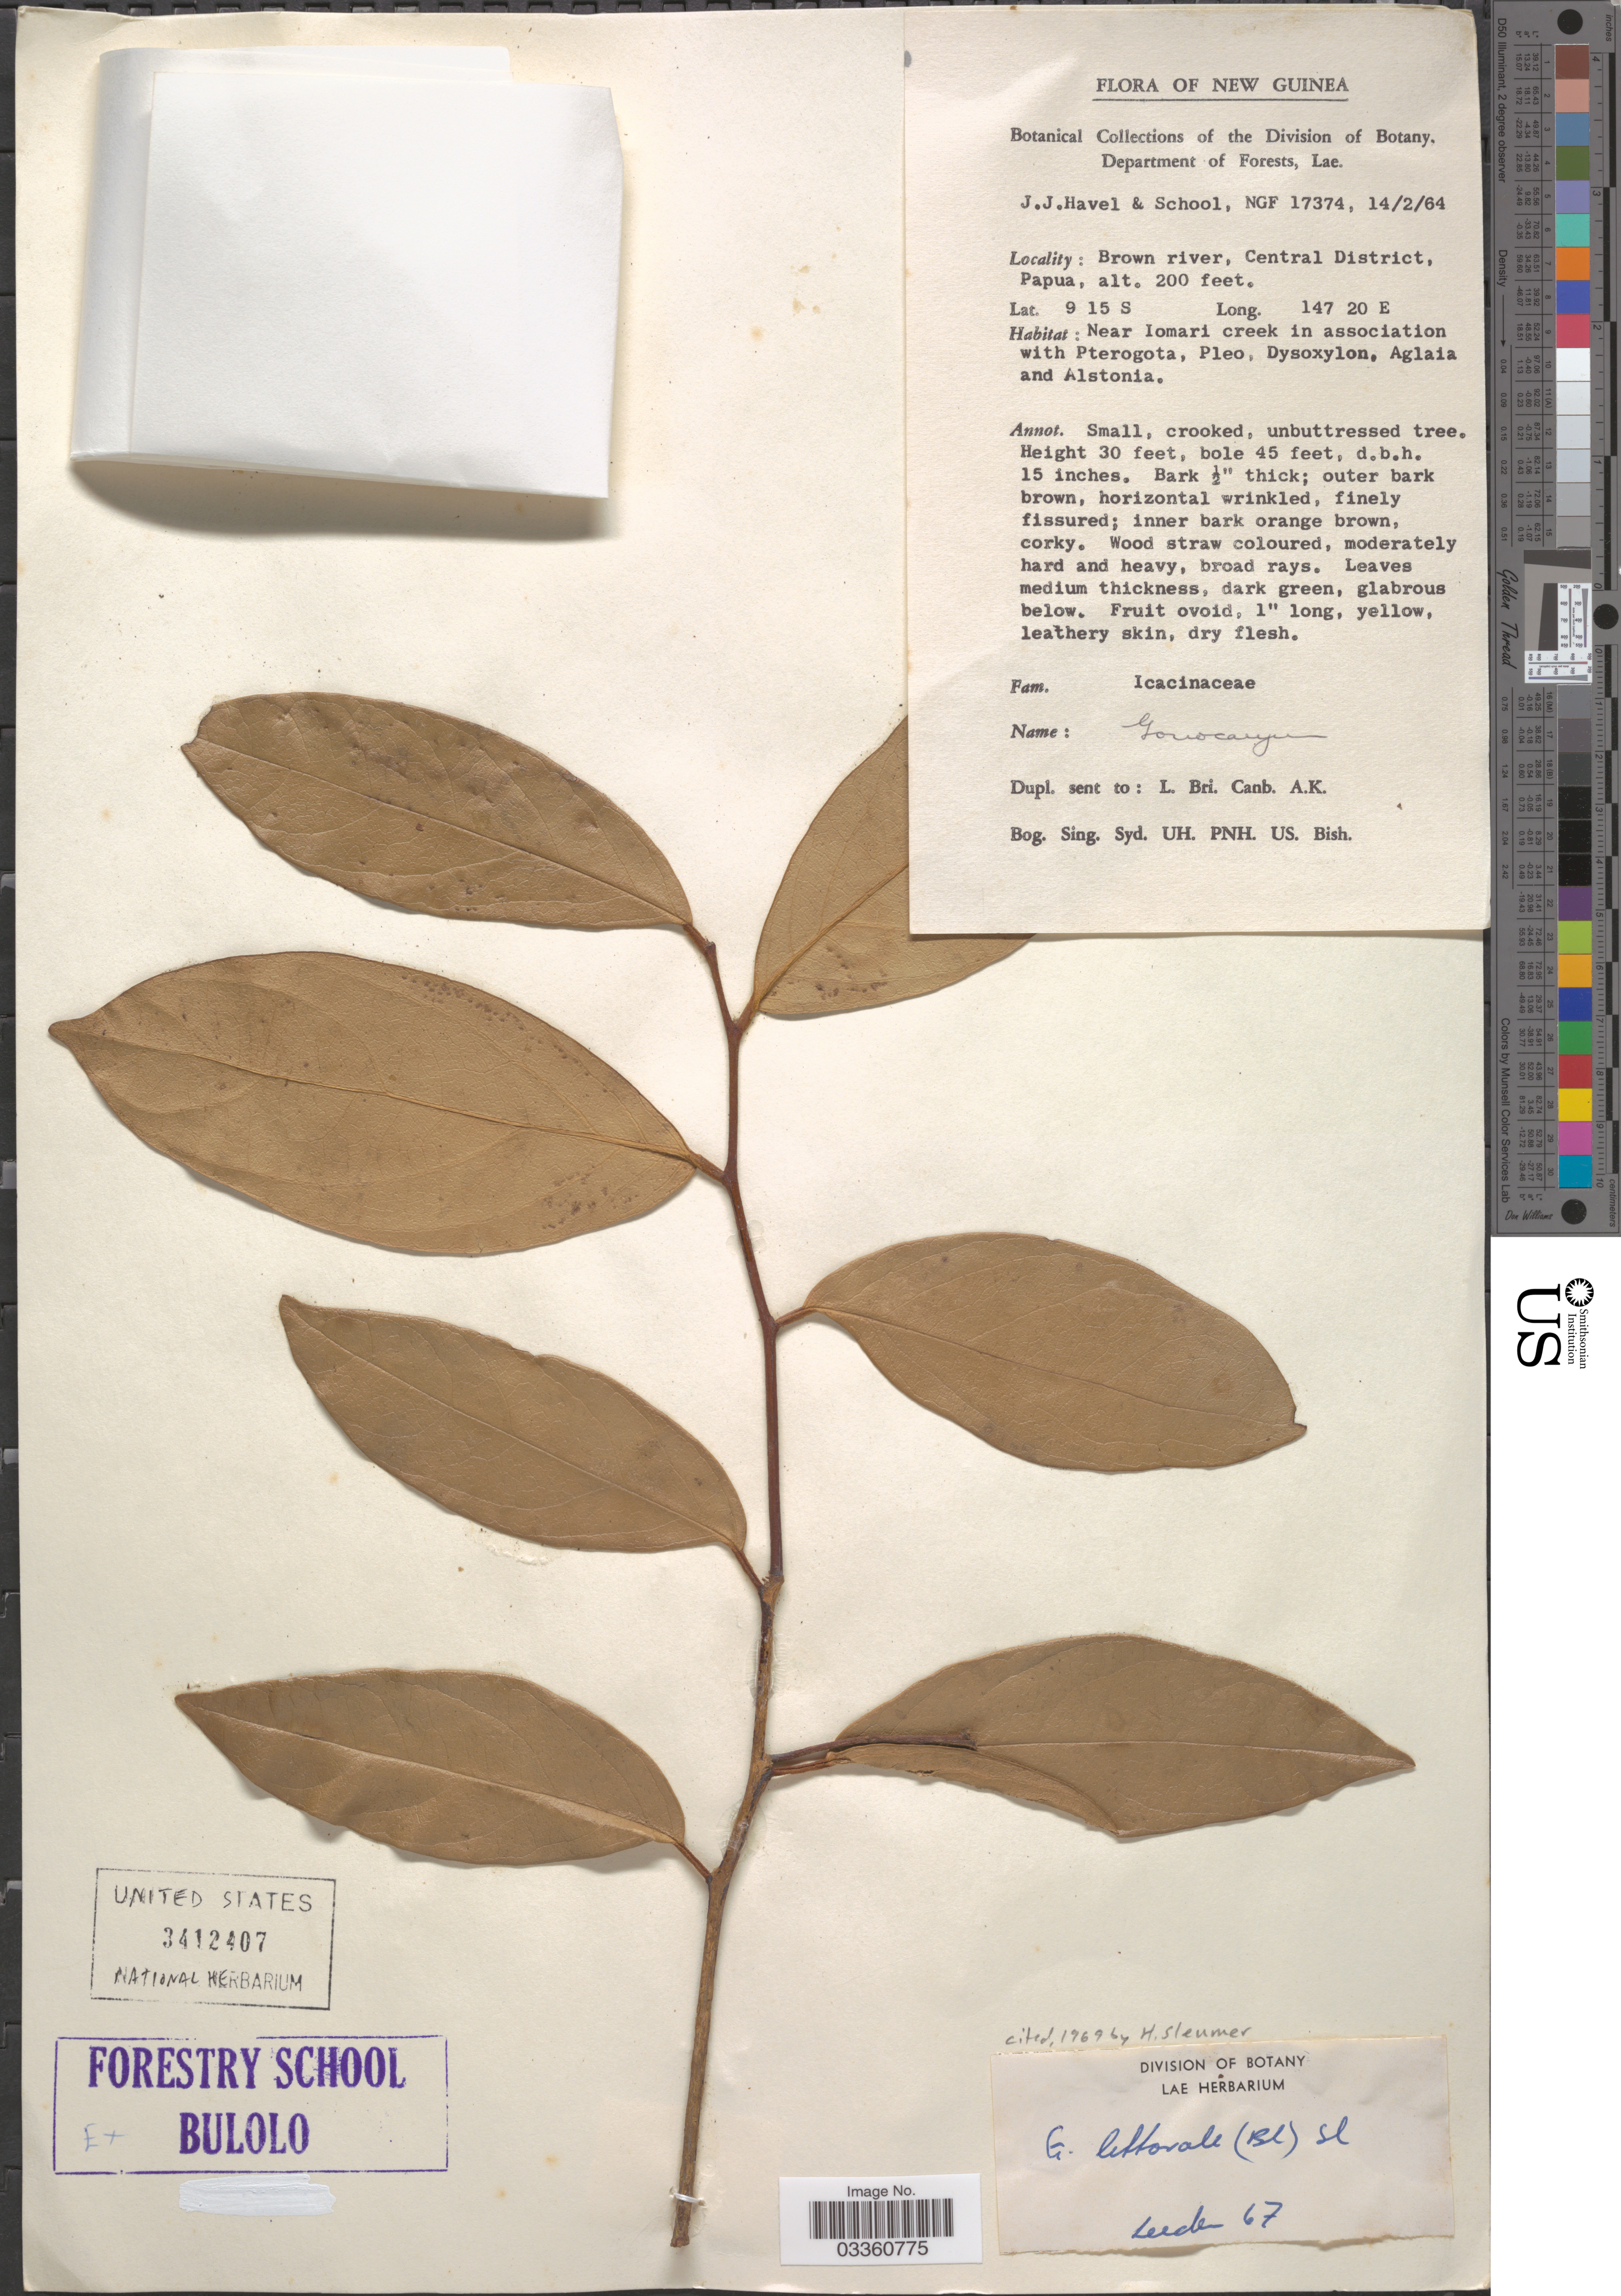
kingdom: Plantae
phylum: Tracheophyta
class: Magnoliopsida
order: Cardiopteridales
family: Cardiopteridaceae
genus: Gonocaryum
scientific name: Gonocaryum litorale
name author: (Blume) Sleumer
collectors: J. Havel & School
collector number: NGF17374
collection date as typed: Transcribed d/m/y: 14/2/64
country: Papua New Guinea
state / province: Central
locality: New Guinea. Brown river, Central District, Papua.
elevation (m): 61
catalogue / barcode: US 3412407